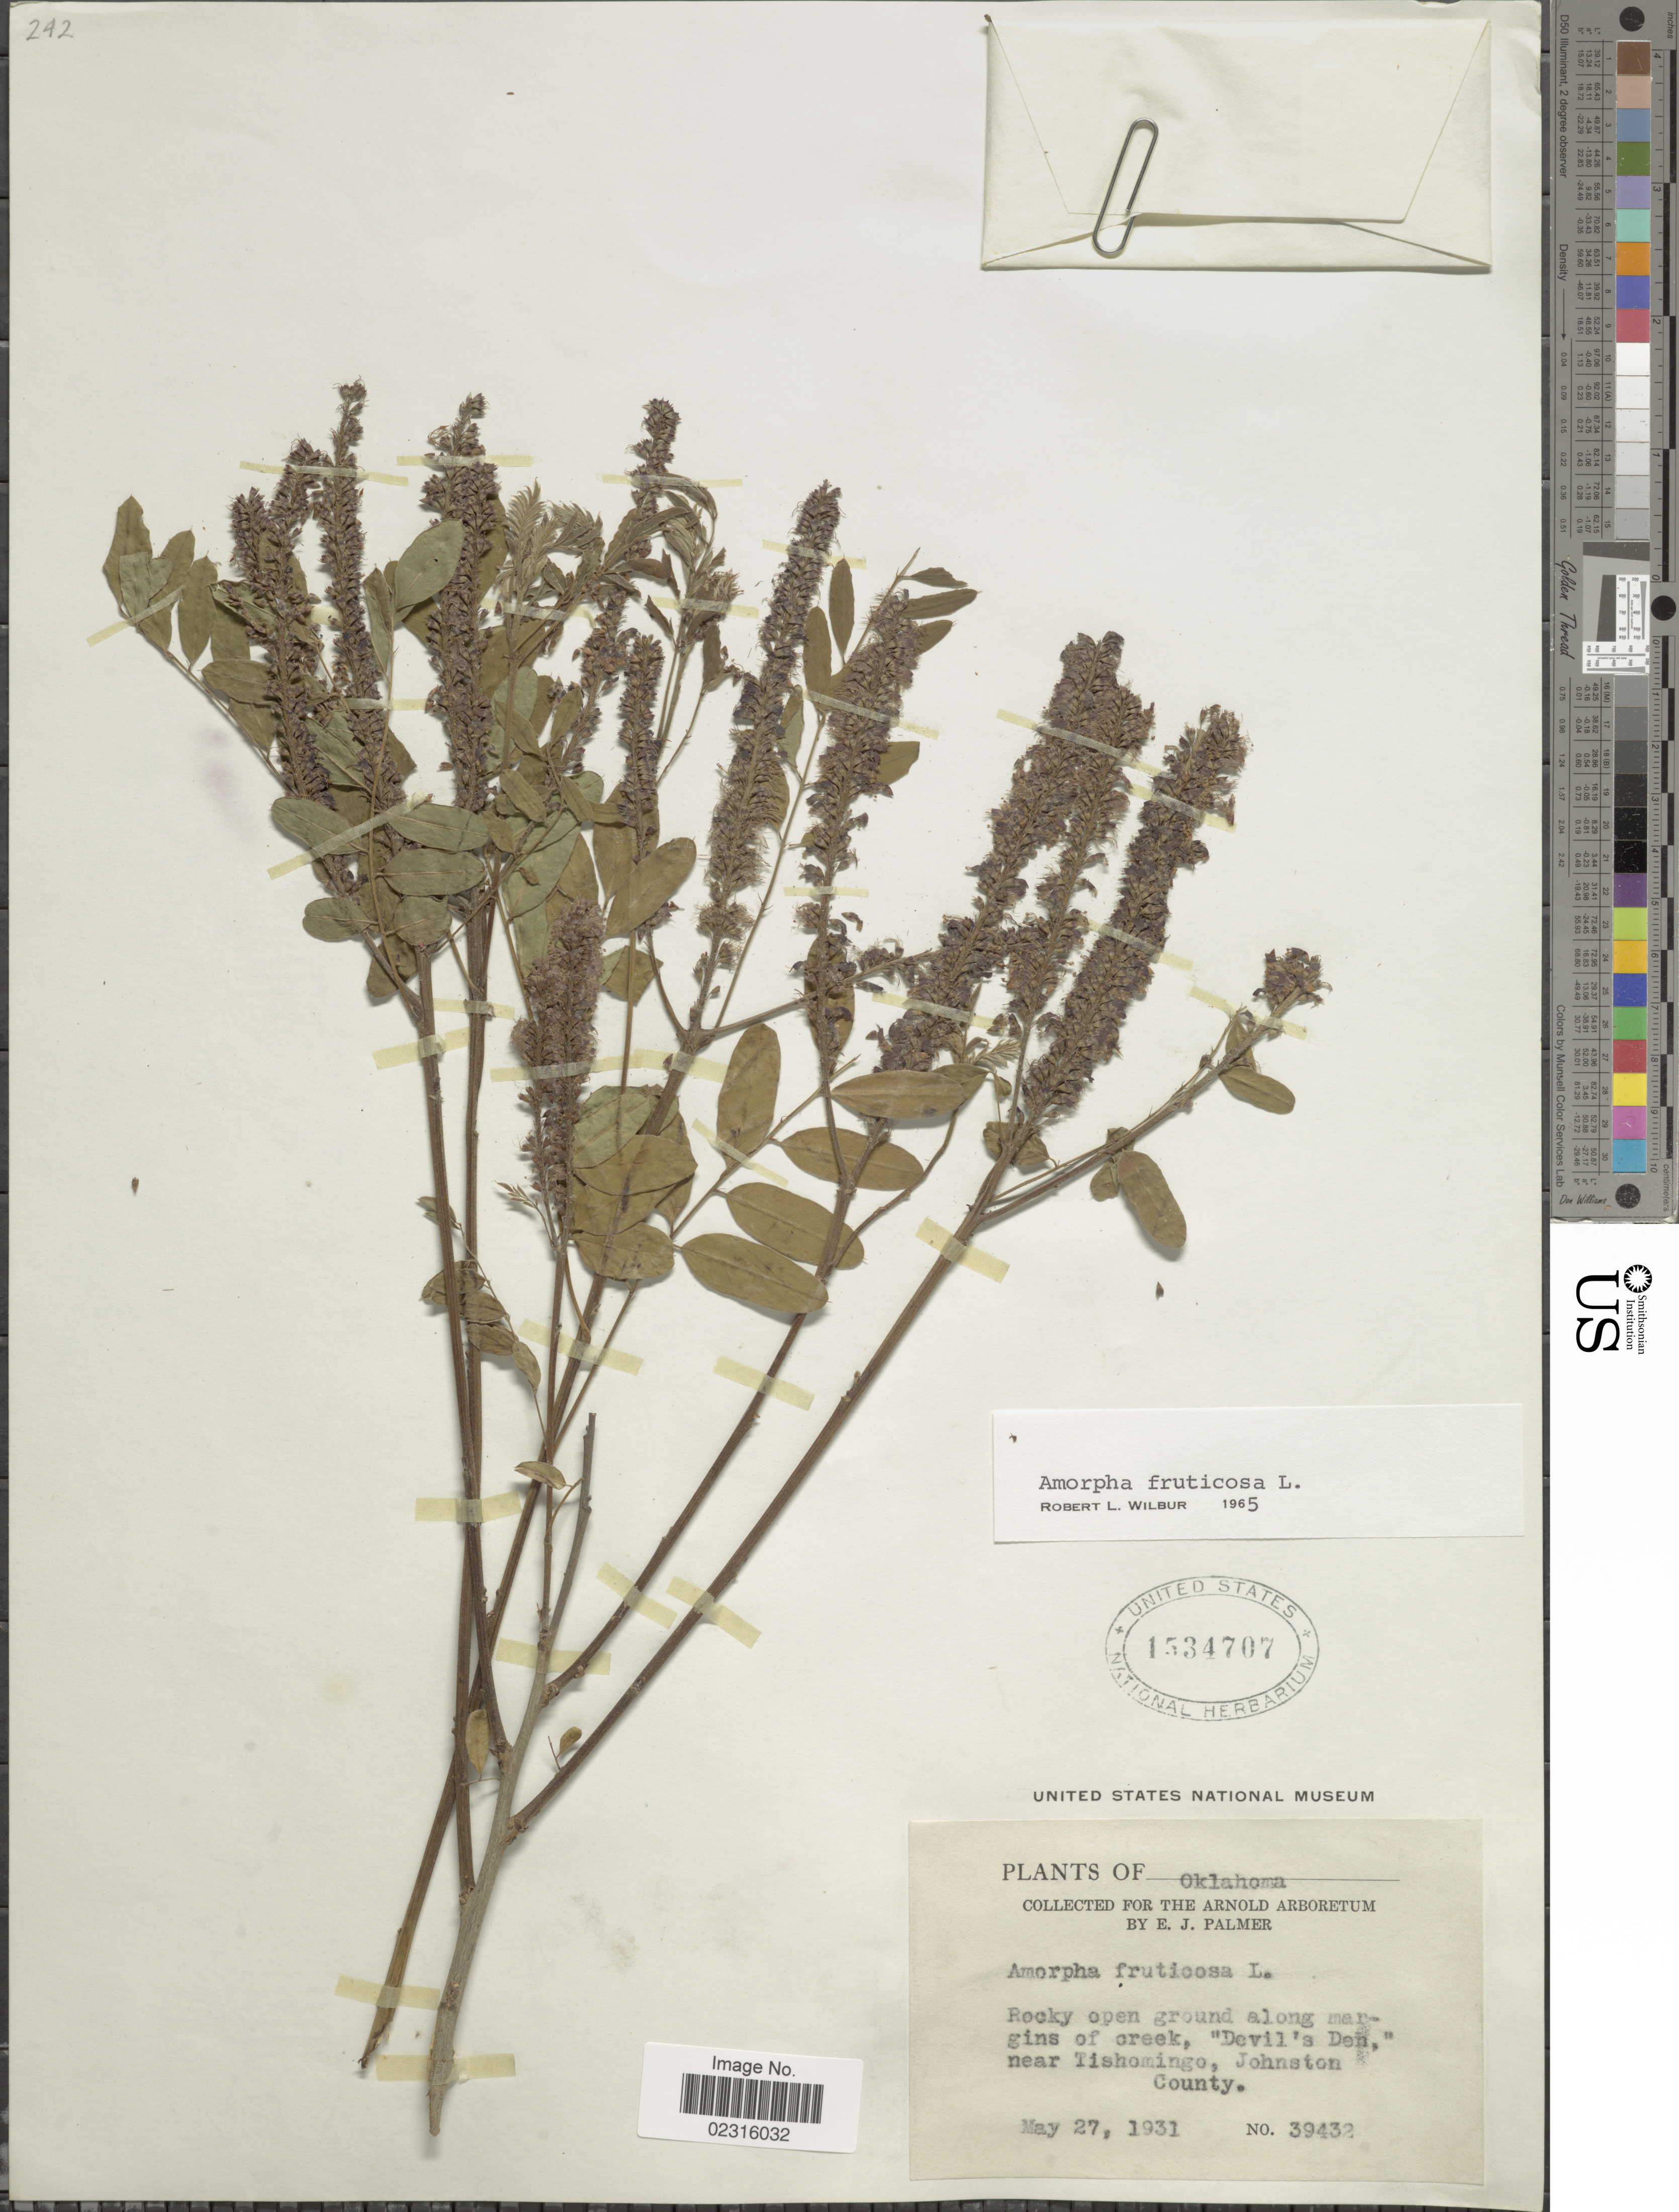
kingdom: Plantae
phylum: Tracheophyta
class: Magnoliopsida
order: Fabales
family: Fabaceae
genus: Amorpha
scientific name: Amorpha fruticosa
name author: L.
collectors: E. J. Palmer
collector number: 39432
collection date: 1931-05-27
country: United States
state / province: Oklahoma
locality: Devil's Den,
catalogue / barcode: US 1534707